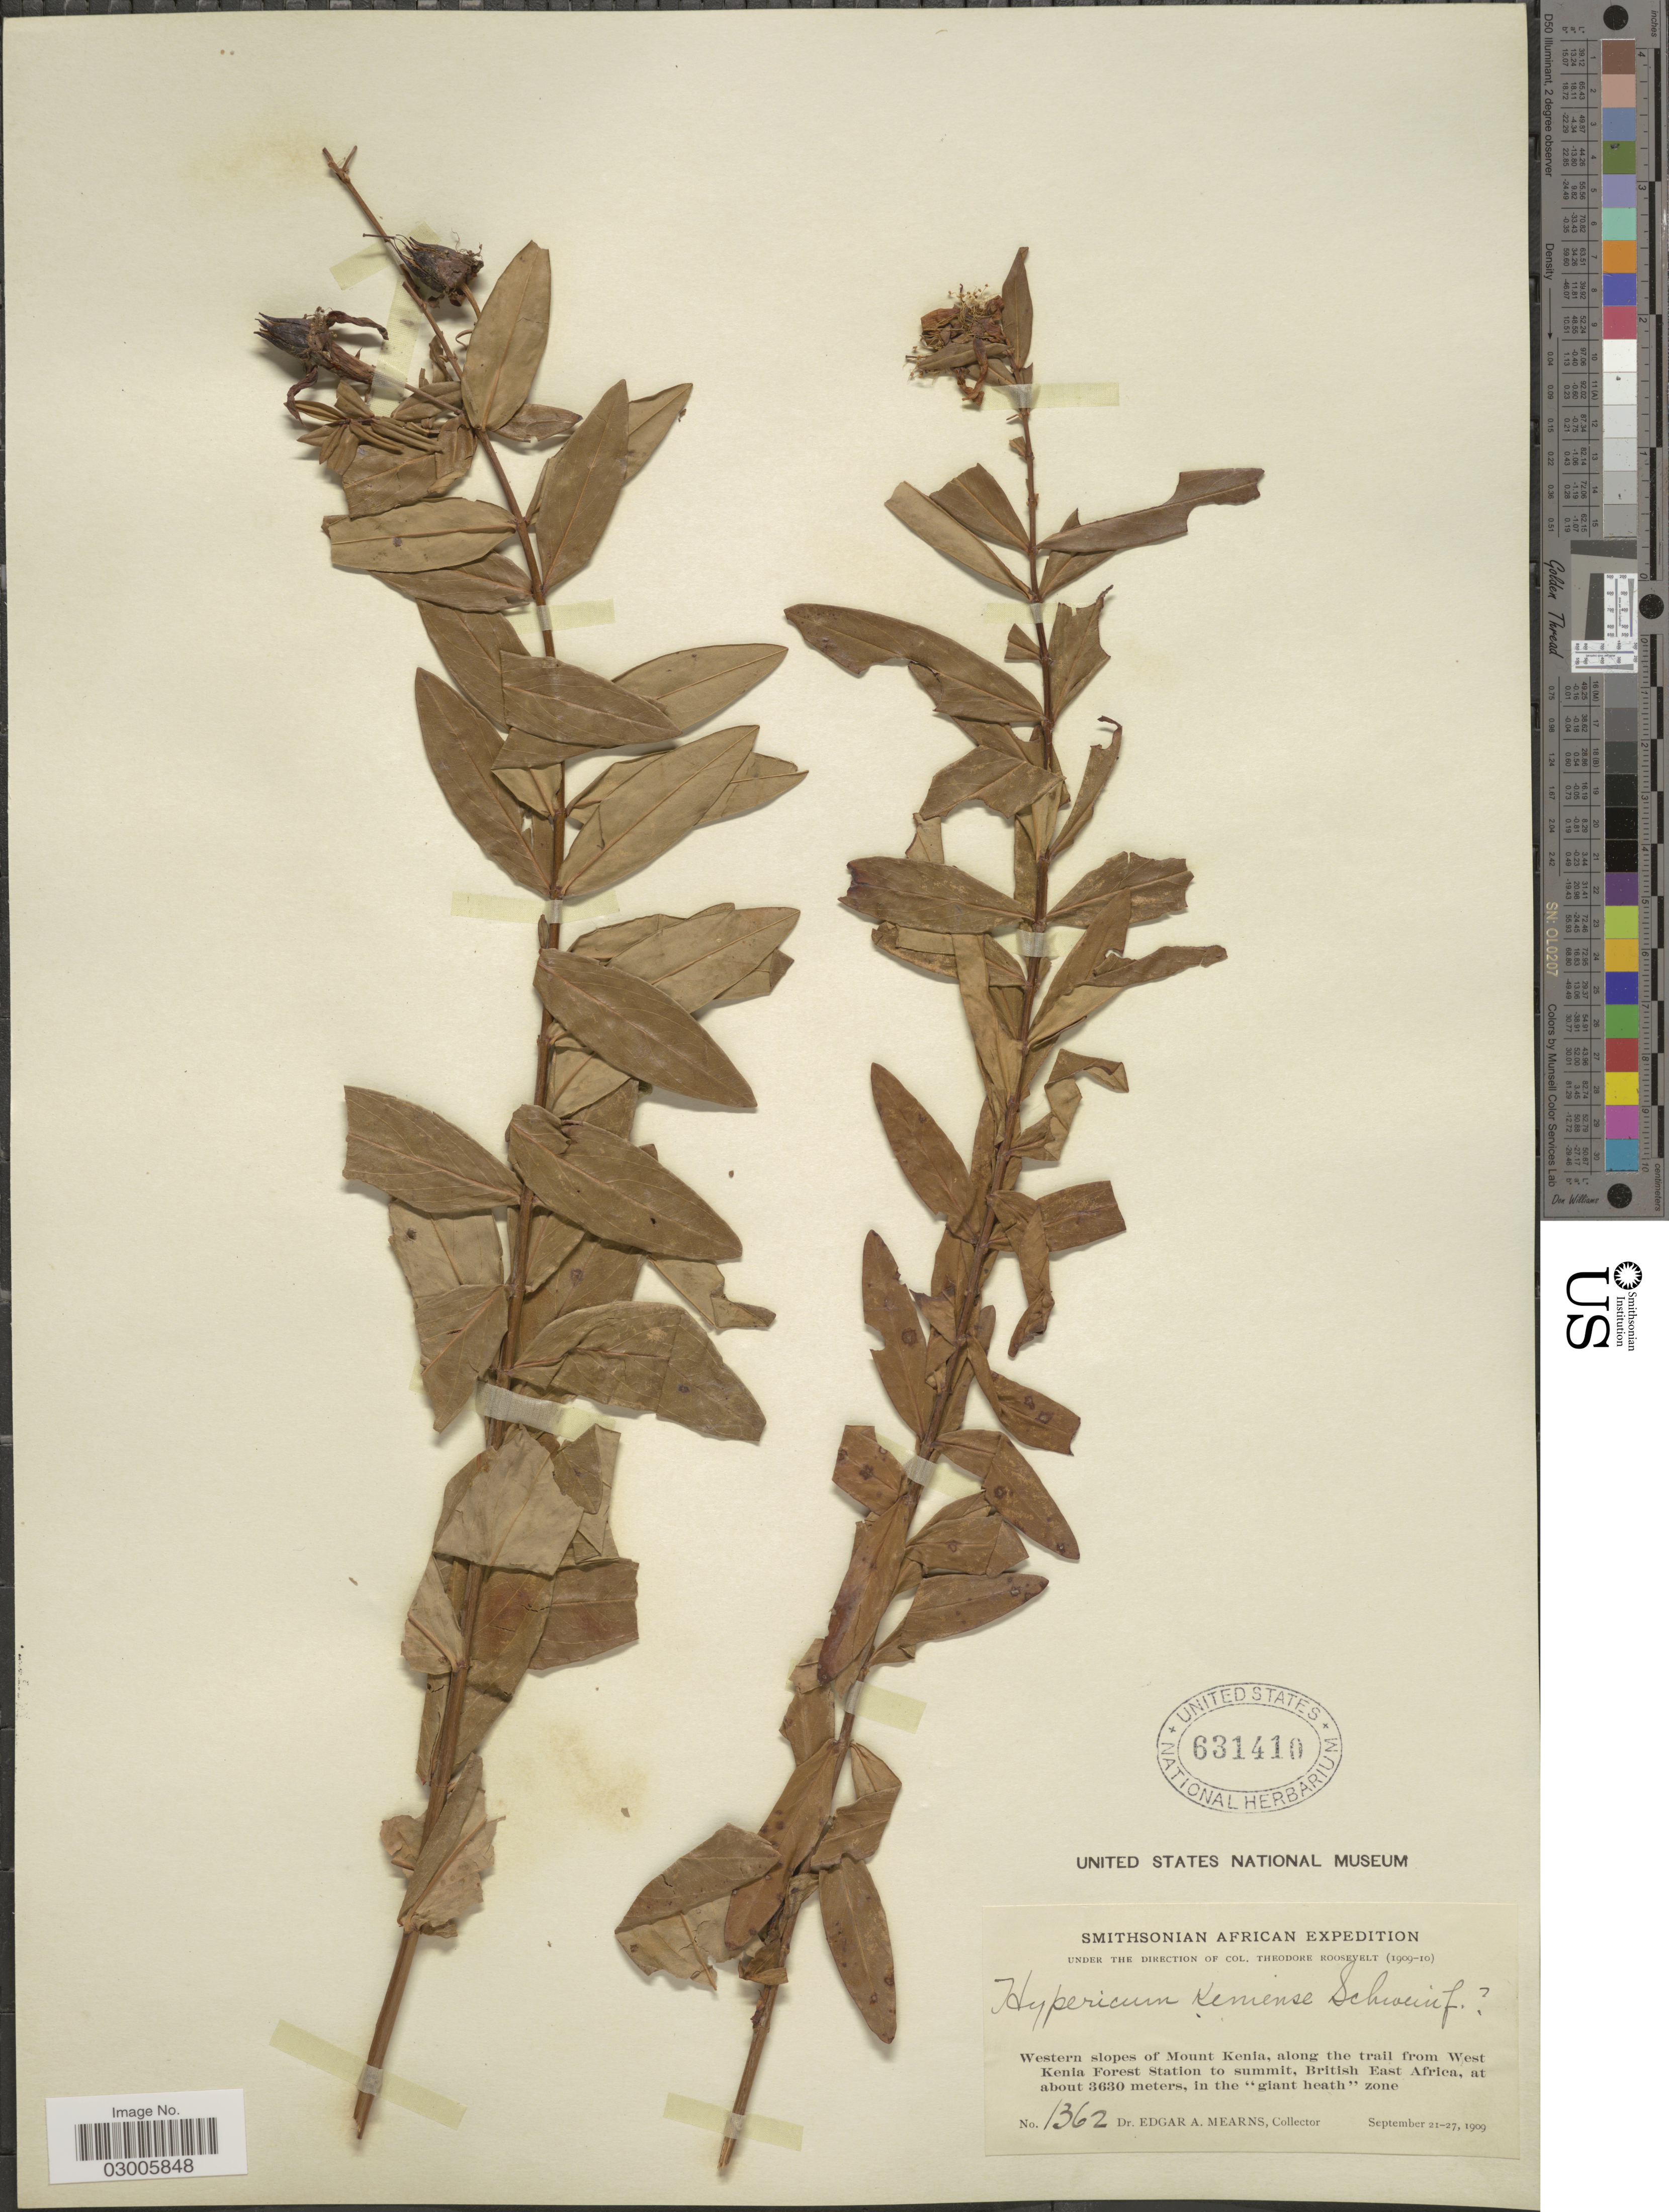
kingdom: Plantae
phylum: Tracheophyta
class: Magnoliopsida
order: Malpighiales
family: Hypericaceae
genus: Hypericum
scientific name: Hypericum roeperianum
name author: G.W. Schimp. ex A. Rich.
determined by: Strong, Mark T., (BOT), Smithsonian Institution - National Museum of Natural History (UNITED STATES)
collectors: E. A. Mearns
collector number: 1362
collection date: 1909-09-21/1909-09-27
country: Kenya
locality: Western slopes of Mount Kenia, along the trail from West Kenia Forest Station to summit, British East Africa. In the "giant heath" zone.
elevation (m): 3630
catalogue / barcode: US 631410